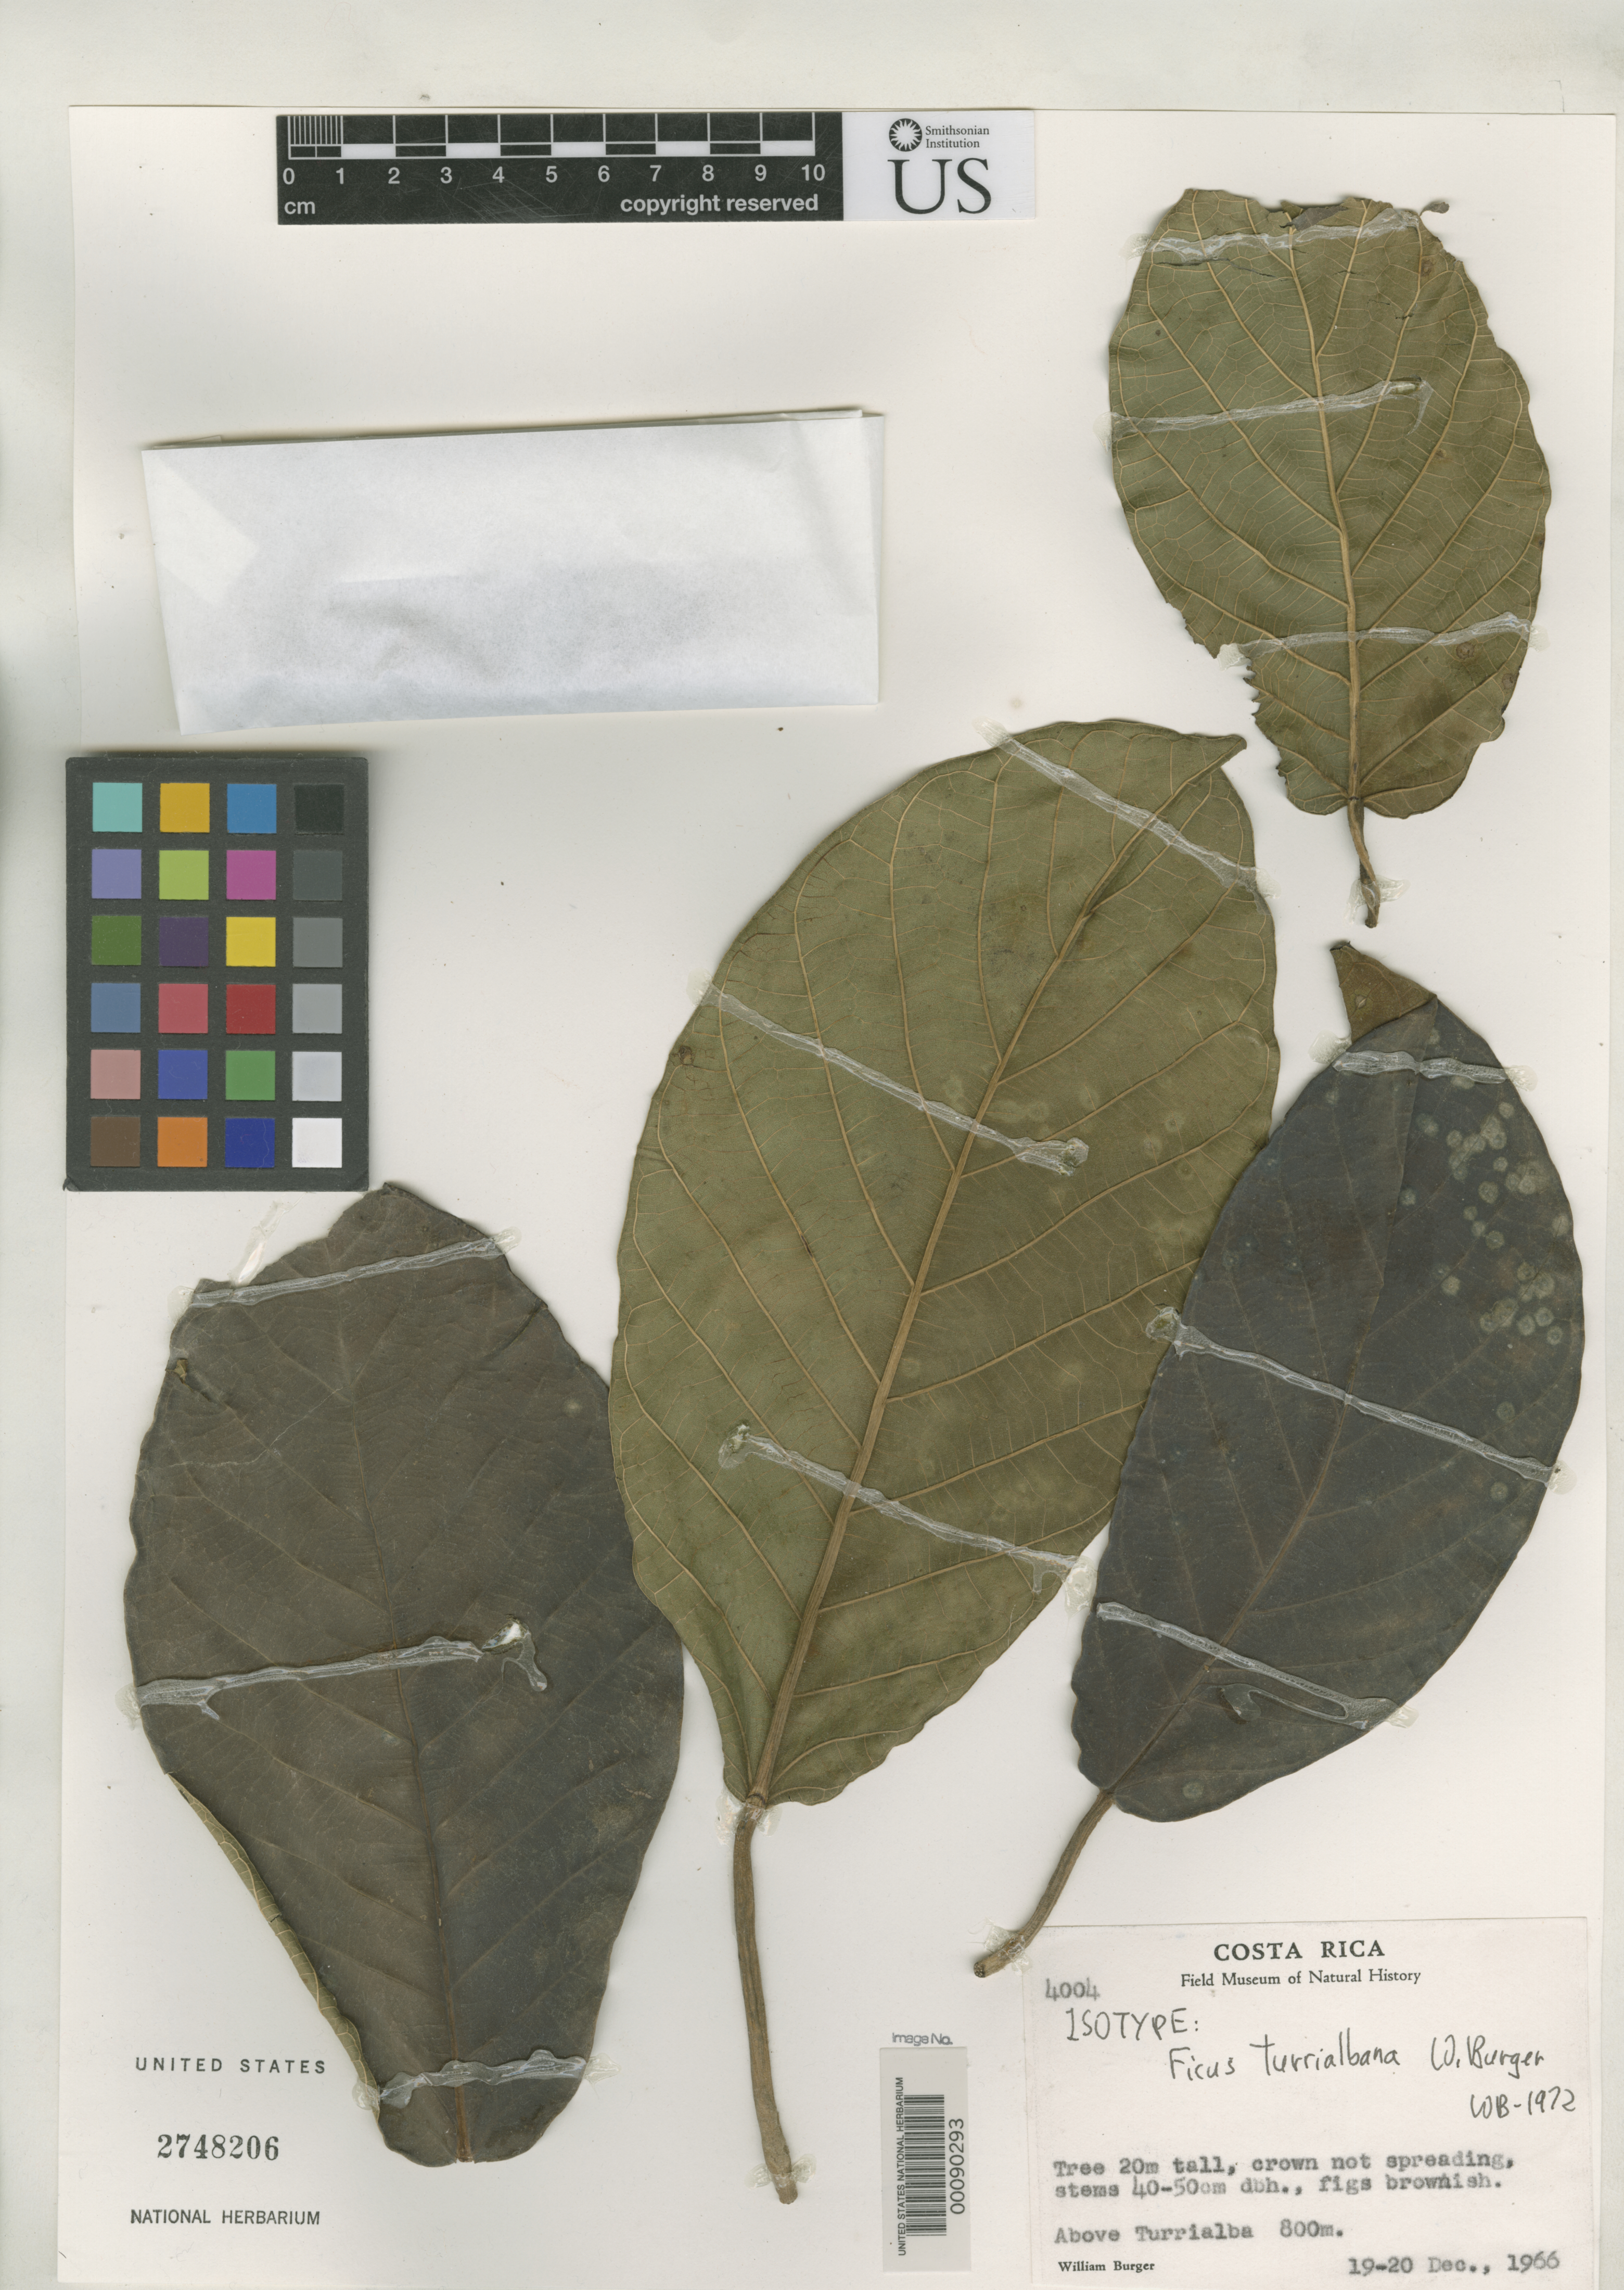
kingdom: Plantae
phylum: Tracheophyta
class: Magnoliopsida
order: Rosales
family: Moraceae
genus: Ficus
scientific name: Ficus turrialbana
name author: W.C. Burger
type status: Isotype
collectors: W. Burger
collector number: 4004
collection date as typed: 19 Dec 1966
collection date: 1966-12-19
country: Costa Rica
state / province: Cartago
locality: Above Turrialba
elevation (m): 800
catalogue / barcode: US 2748206